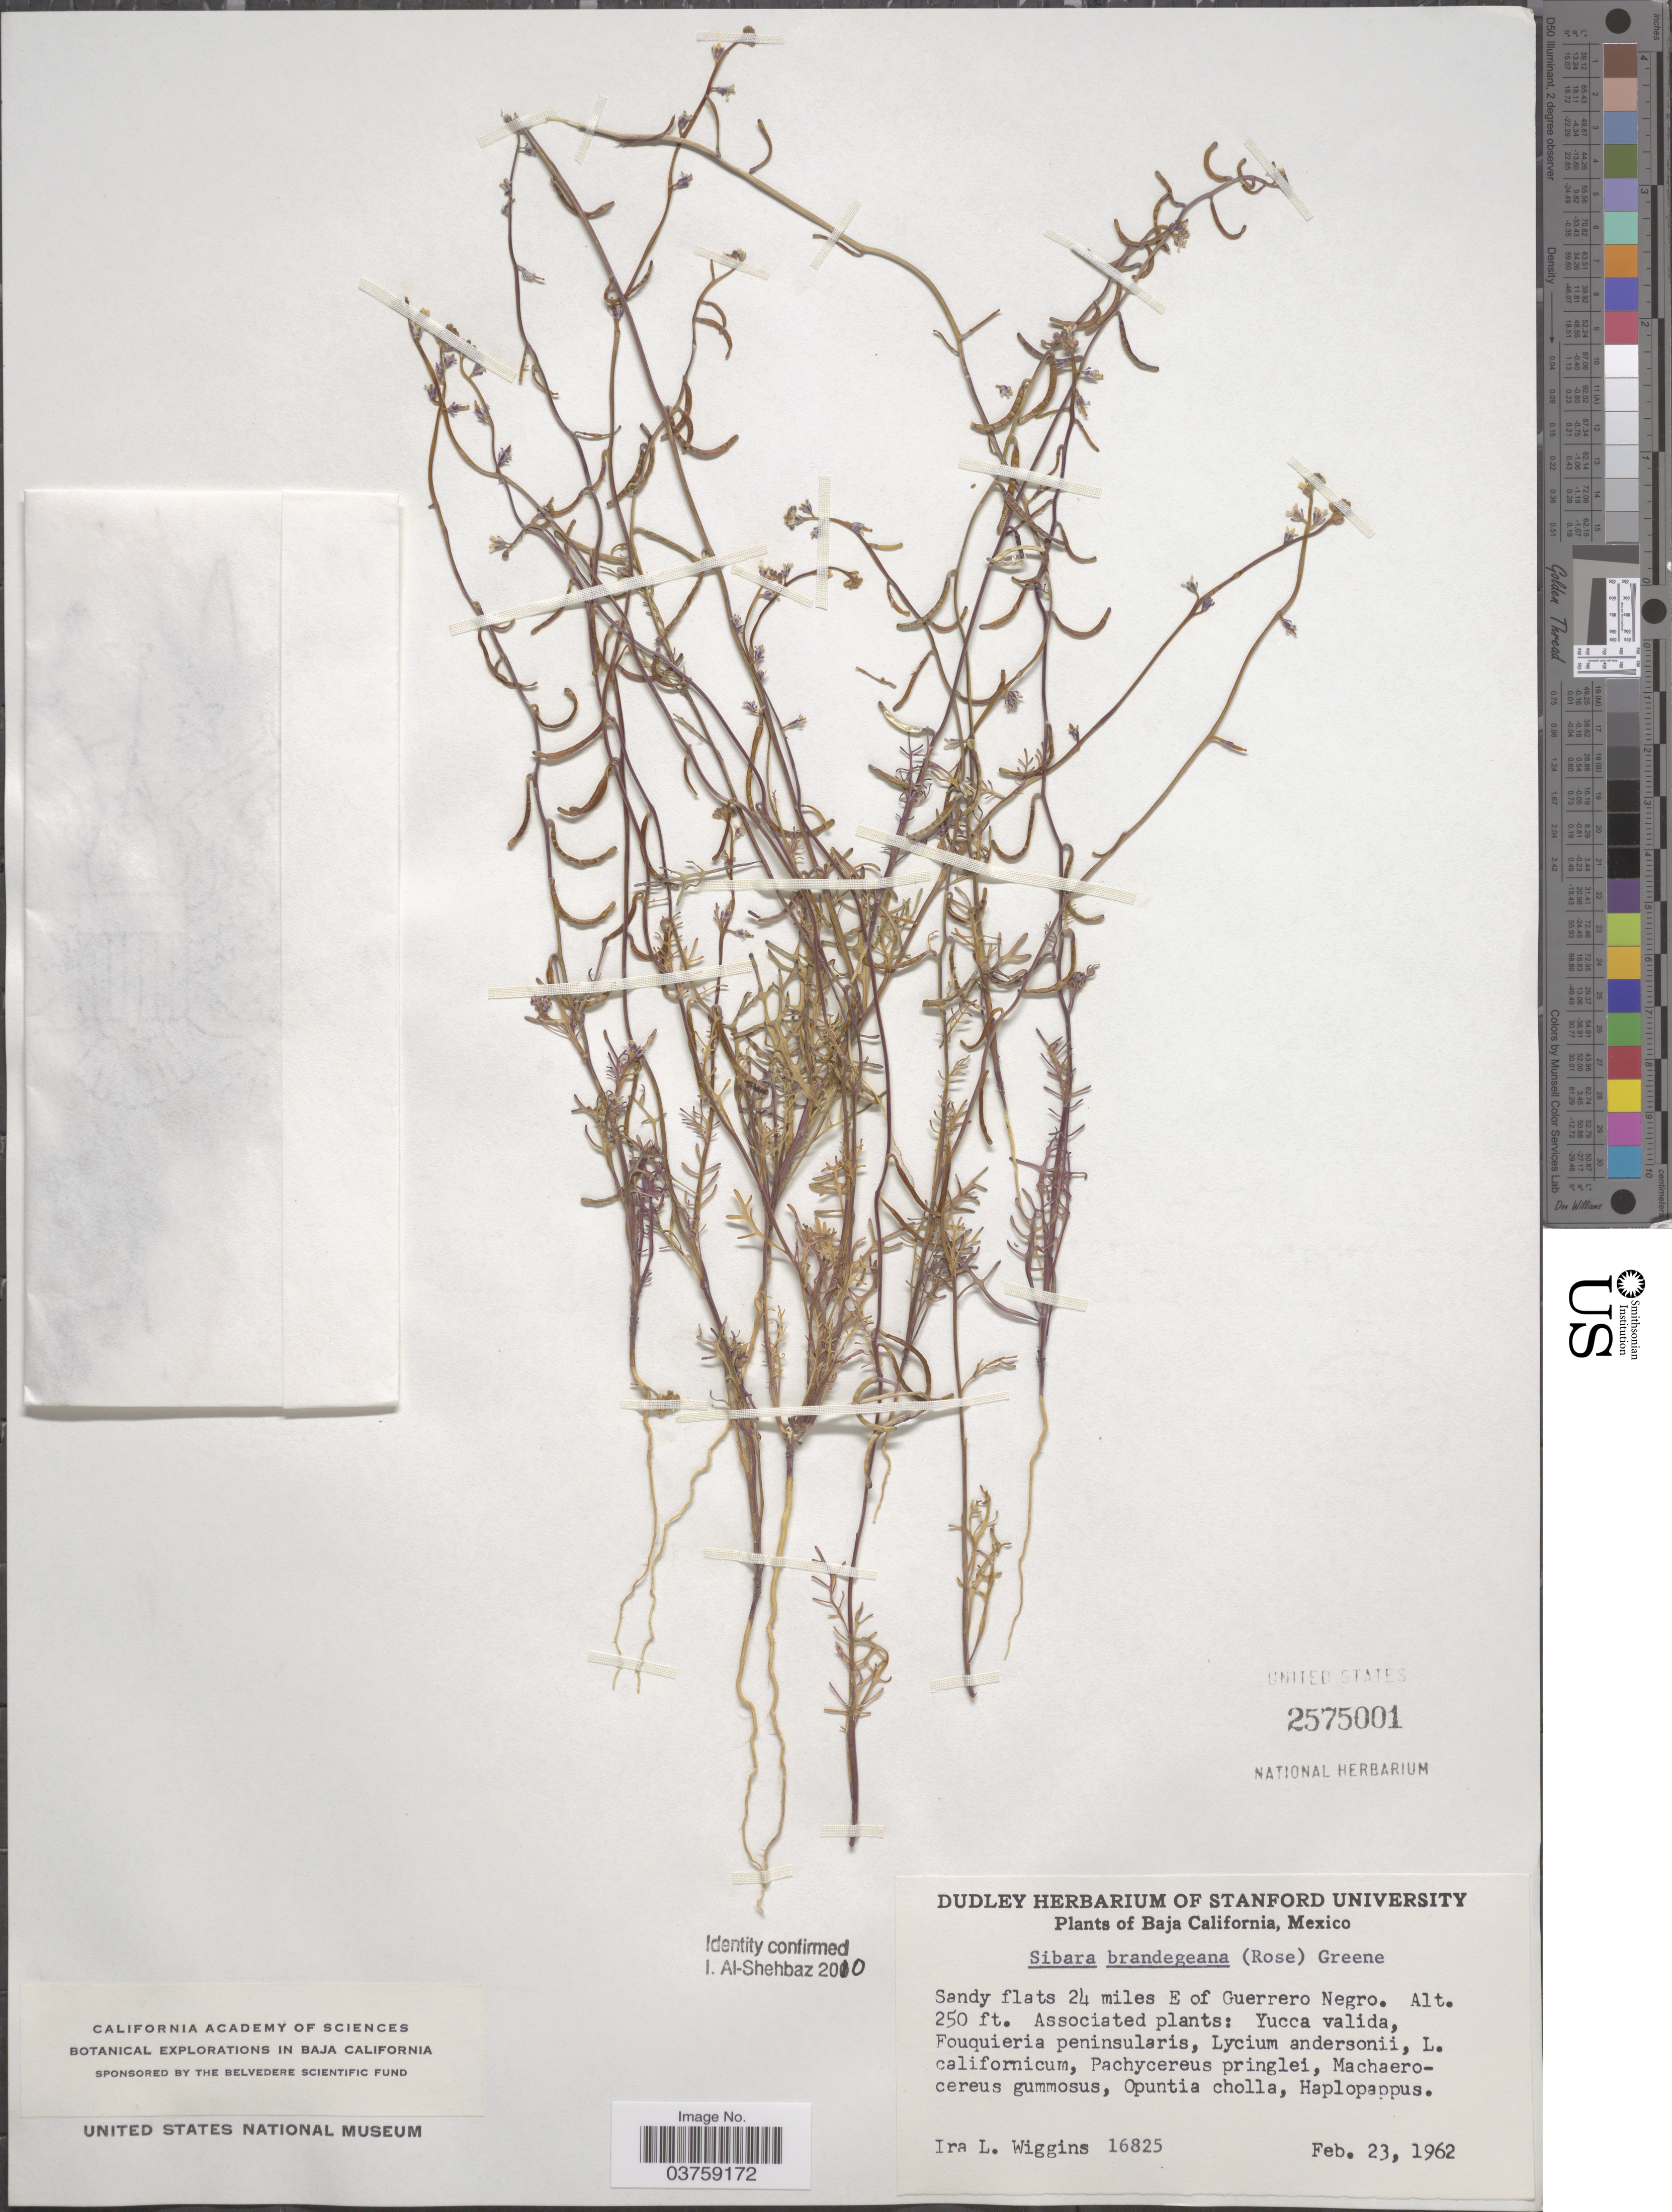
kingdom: Plantae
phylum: Tracheophyta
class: Magnoliopsida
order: Brassicales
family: Brassicaceae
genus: Sibara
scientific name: Sibara brandegeeana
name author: Greene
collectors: I. L. Wiggins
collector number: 16825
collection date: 1962-02-23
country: Mexico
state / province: Baja California Norte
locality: Sandy flats 24 miles E of Guerrero Negro.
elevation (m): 76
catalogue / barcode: US 2575001